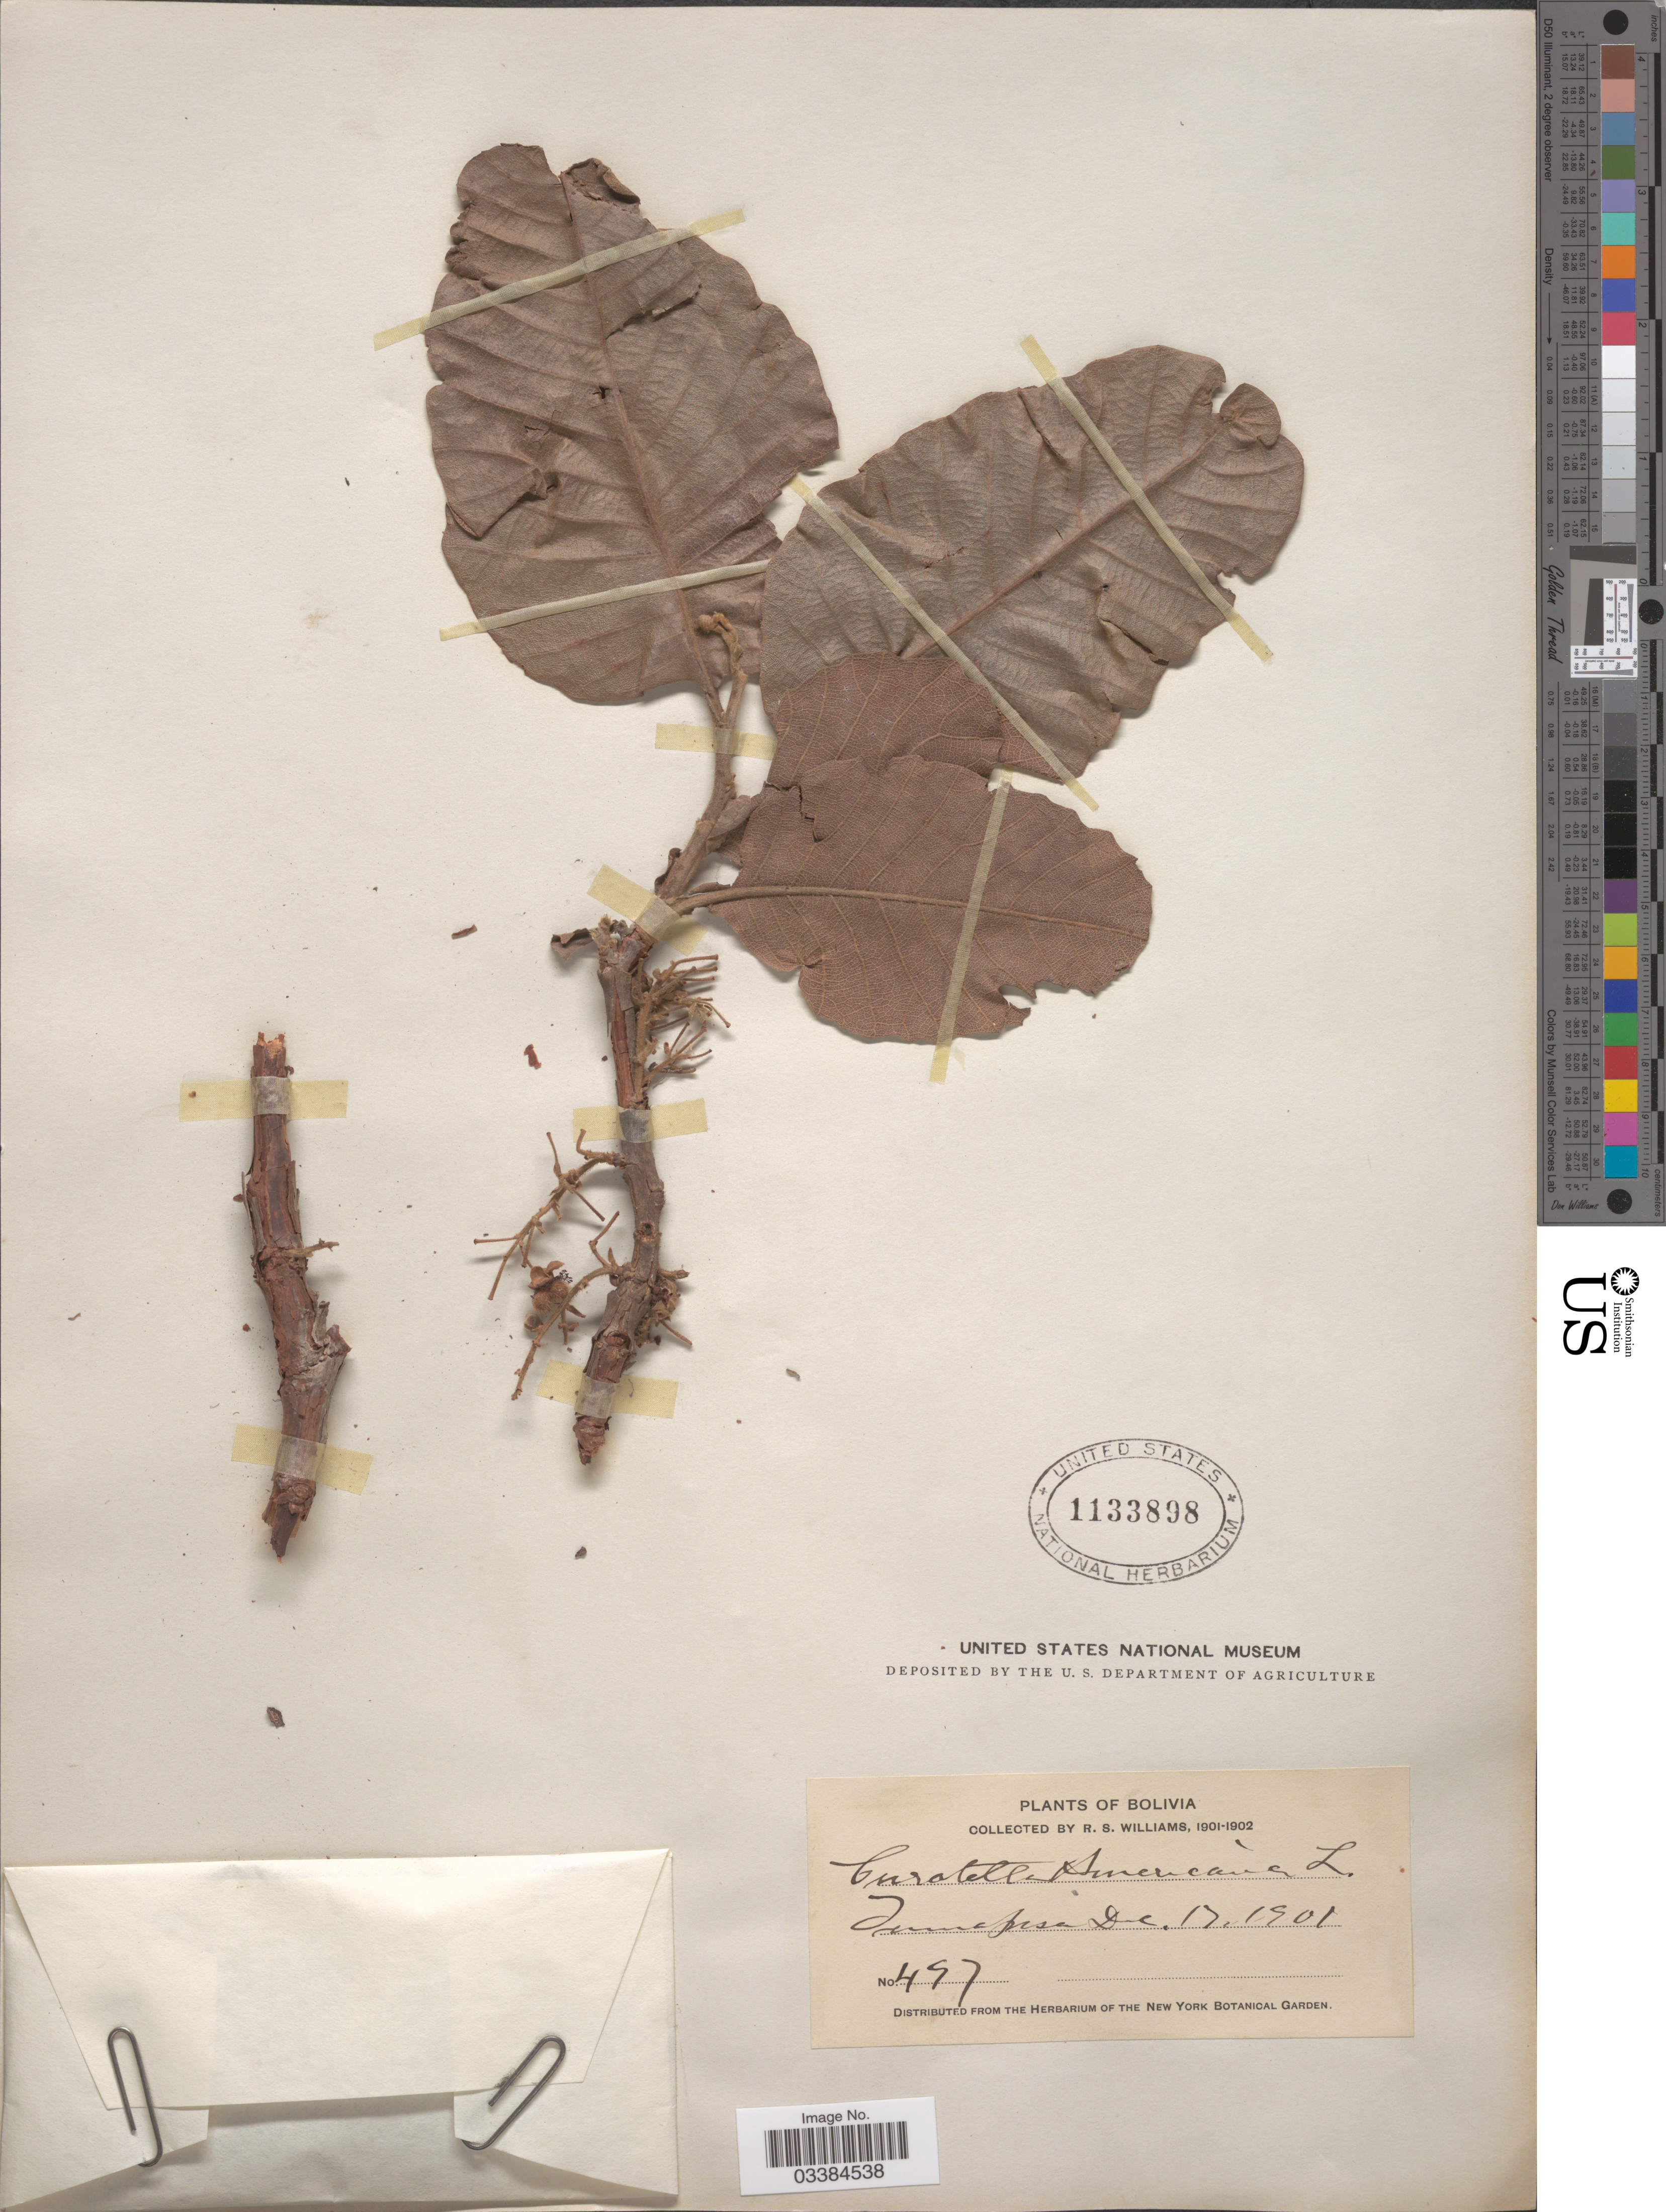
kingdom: Plantae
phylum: Tracheophyta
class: Magnoliopsida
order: Dilleniales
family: Dilleniaceae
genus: Curatella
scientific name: Curatella americana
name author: L.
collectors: R. S. Williams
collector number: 497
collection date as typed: Dec. 17, 1901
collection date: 1901-12-17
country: Bolivia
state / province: La Paz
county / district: Iturralde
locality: Tumupasa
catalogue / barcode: US 1133898